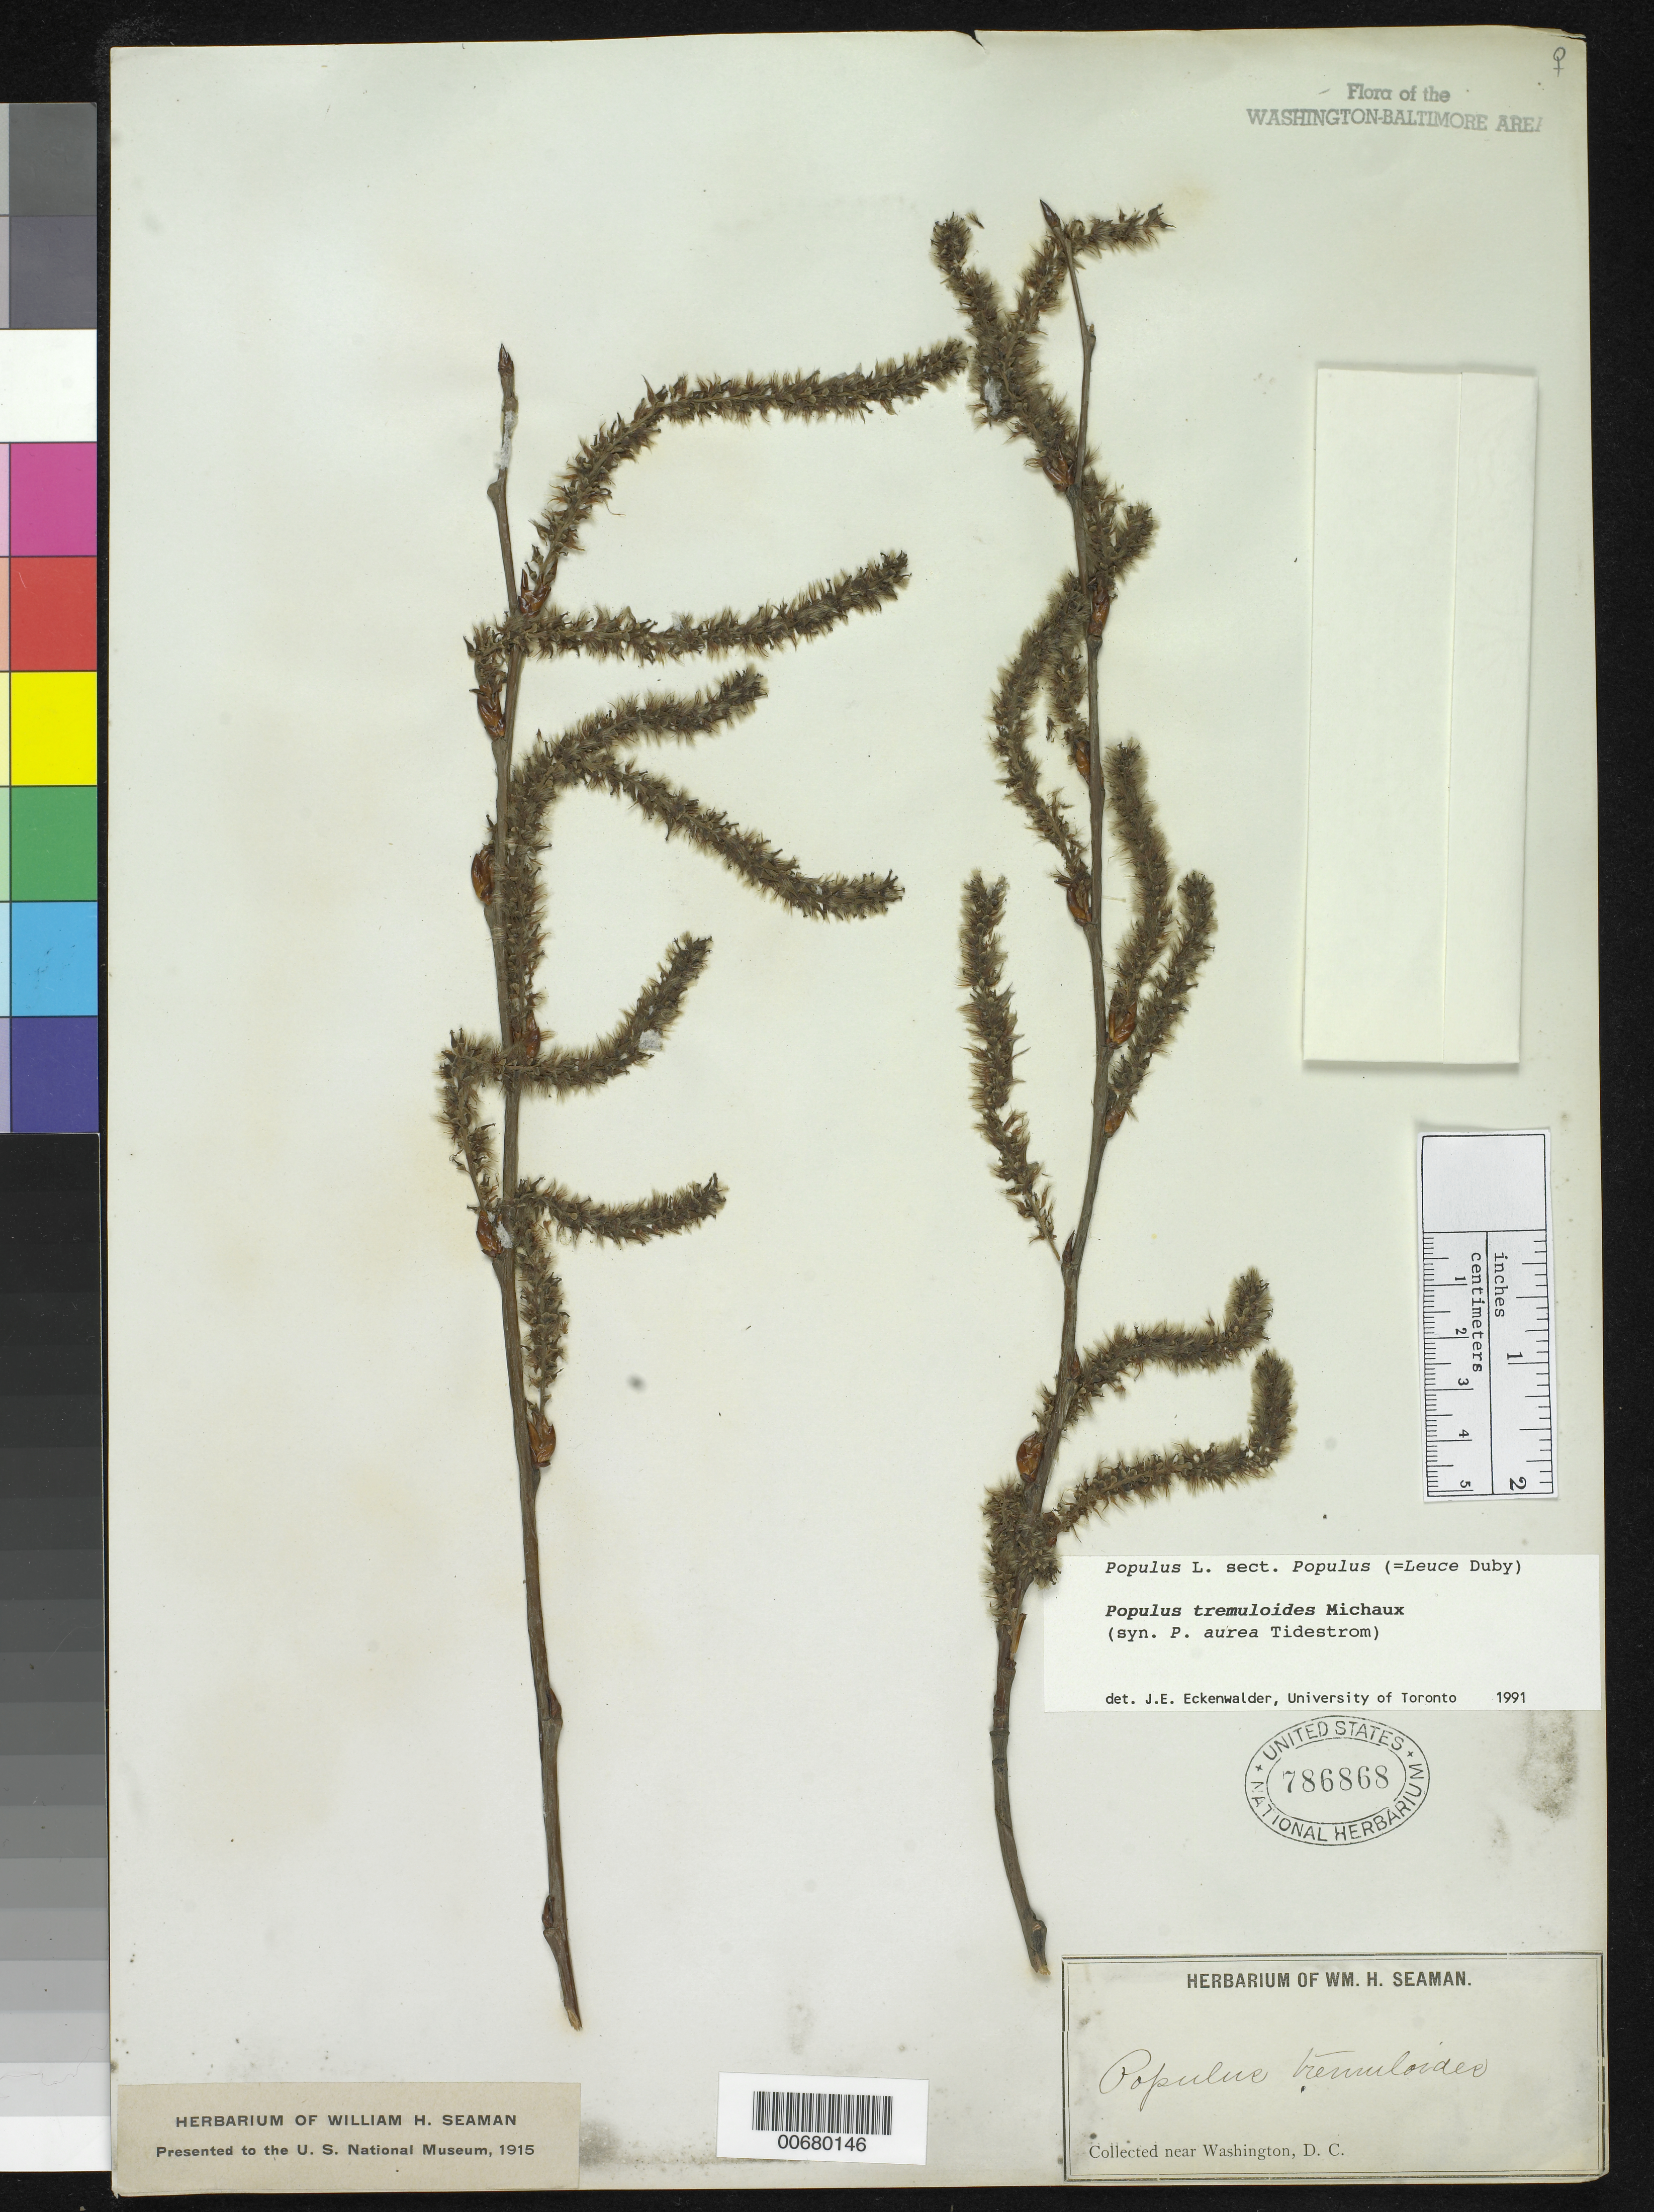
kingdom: Plantae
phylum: Tracheophyta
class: Magnoliopsida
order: Malpighiales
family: Salicaceae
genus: Populus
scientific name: Populus tremuloides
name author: Michx.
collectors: W. Seaman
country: United States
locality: Near Washington D.C.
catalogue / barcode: US 786868